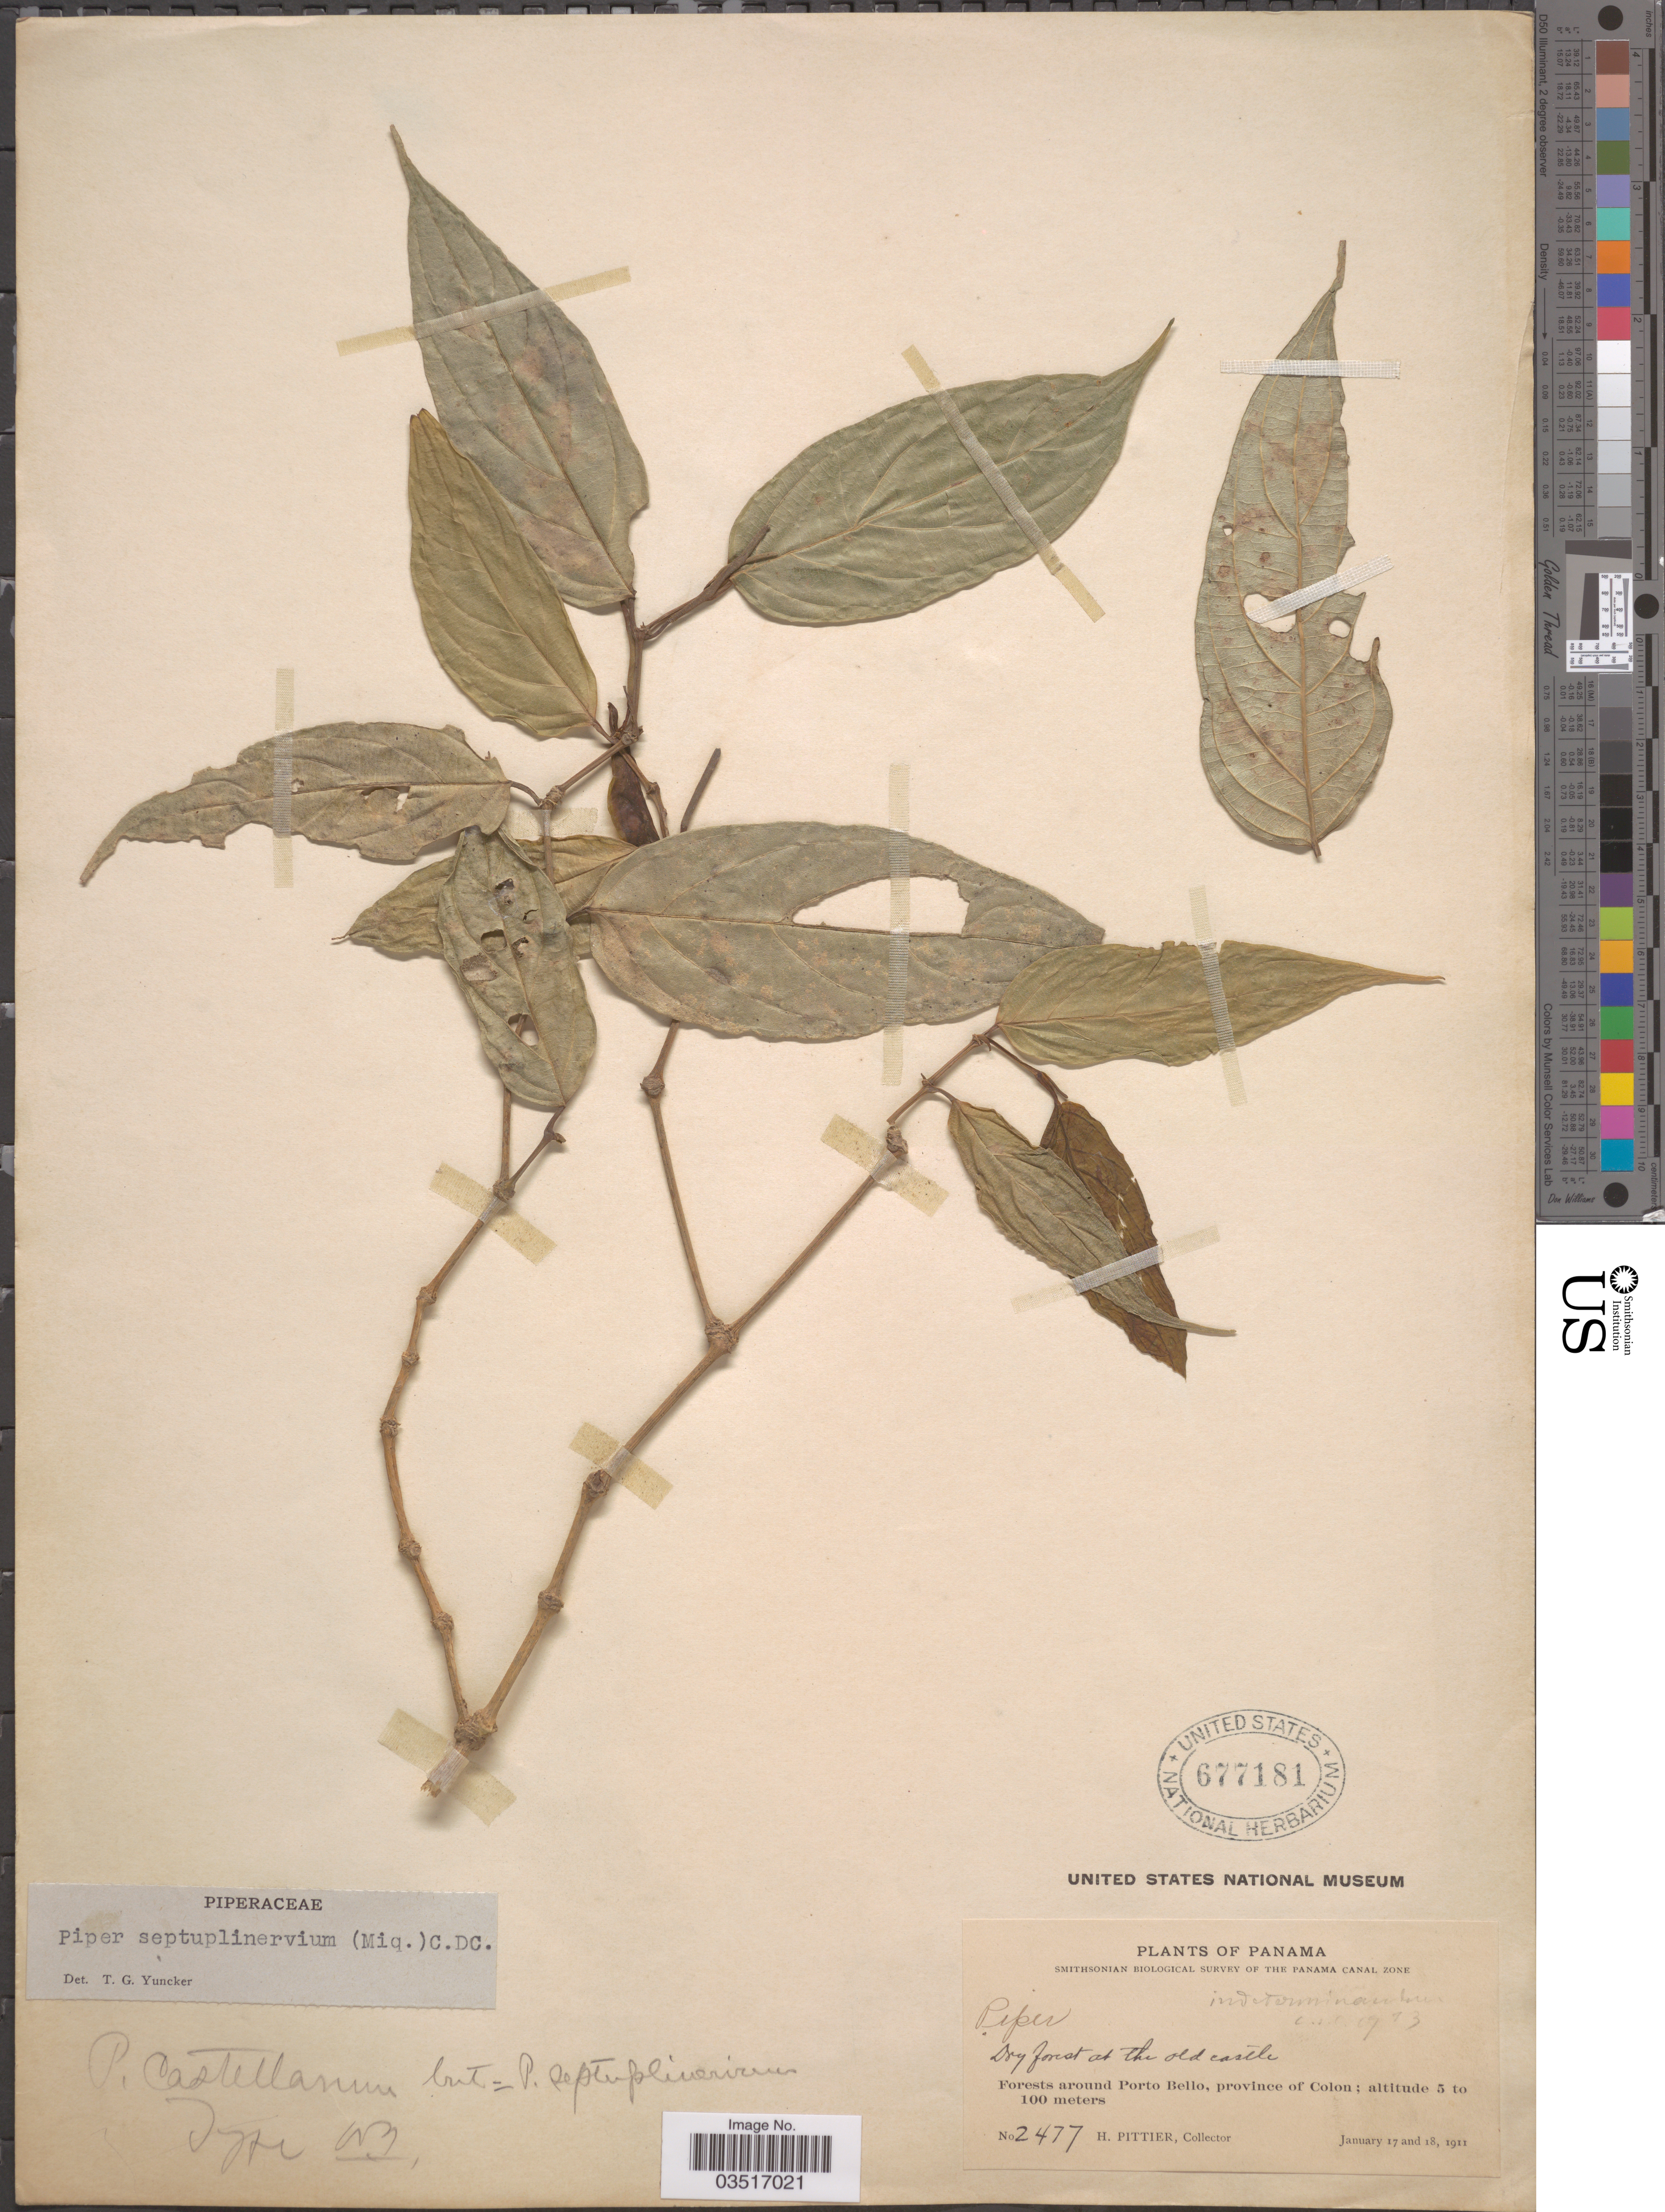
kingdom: Plantae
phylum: Tracheophyta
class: Magnoliopsida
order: Piperales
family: Piperaceae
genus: Piper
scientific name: Piper septuplinervium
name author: C. DC.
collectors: H. F. Pittier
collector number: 2477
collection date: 1911-01-17/1911-01-18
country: Panama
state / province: Colón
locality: Forest around Porto Bello, province of Colon.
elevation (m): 5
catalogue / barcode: US 677181